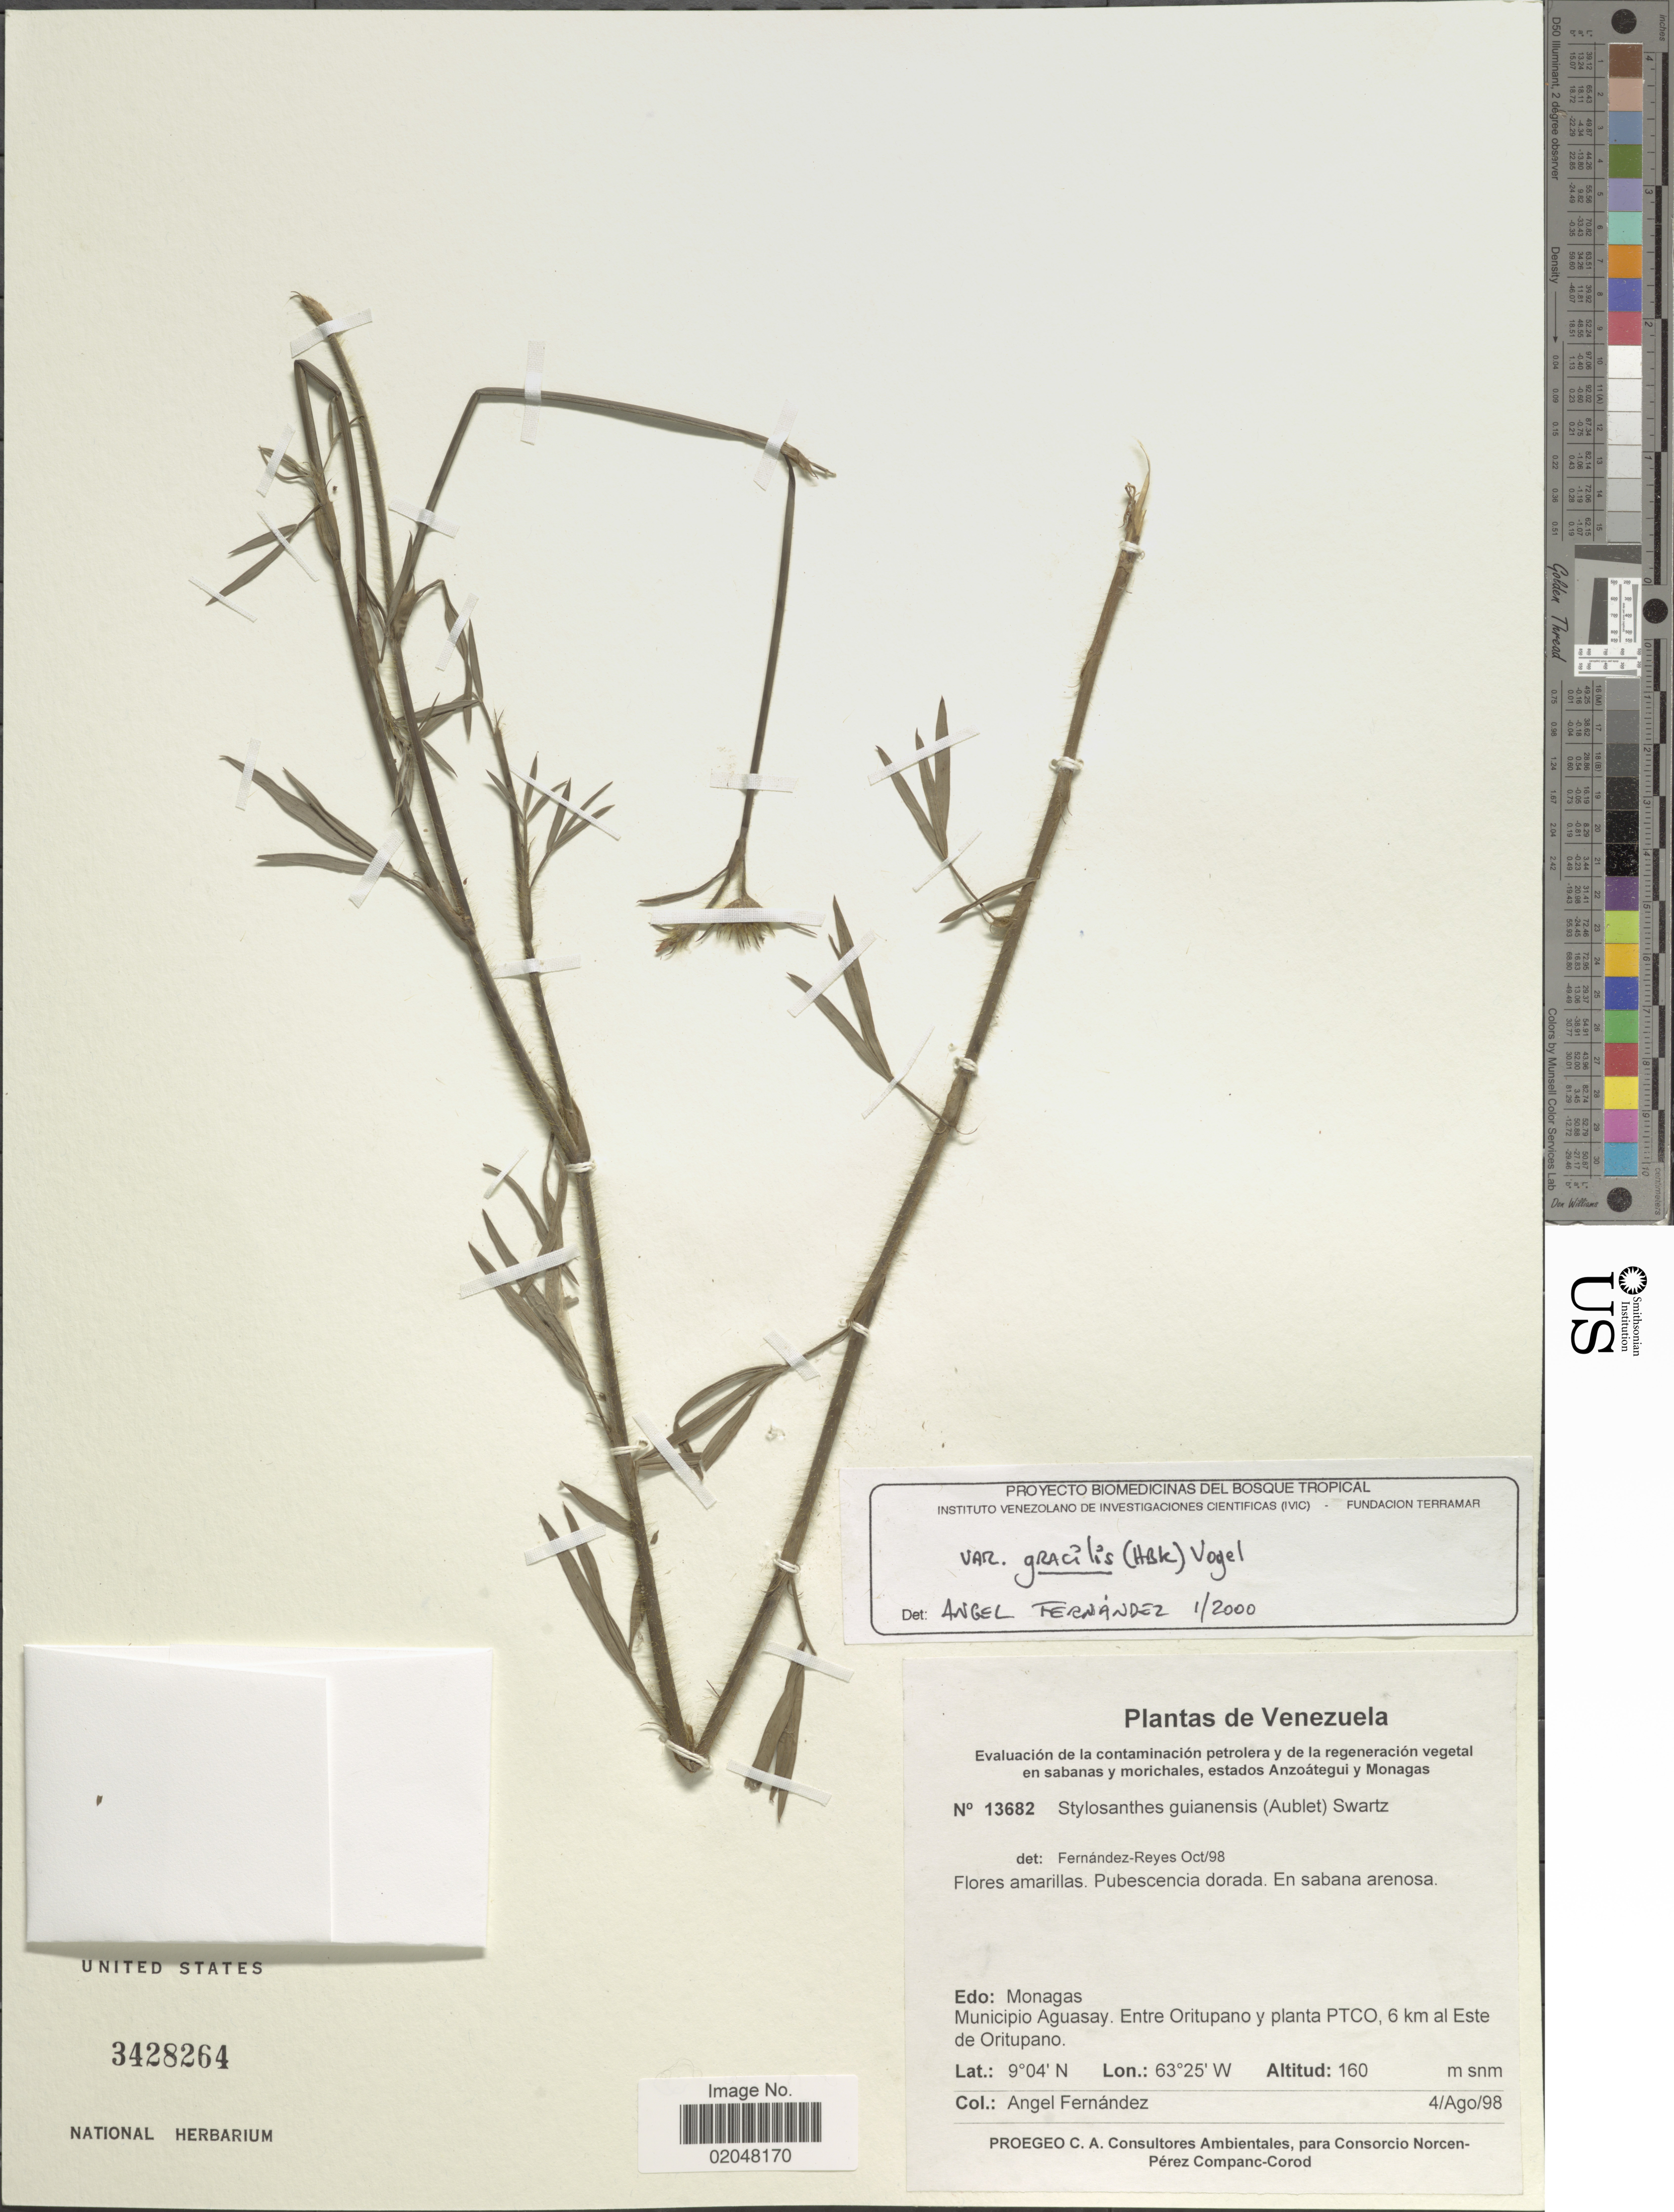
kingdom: Plantae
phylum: Tracheophyta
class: Magnoliopsida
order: Fabales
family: Fabaceae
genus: Stylosanthes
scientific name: Stylosanthes guianensis var. gracilis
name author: (Kunth) Vogel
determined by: Fernández, Ángel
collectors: Á. Fernández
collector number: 13682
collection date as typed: Transcribed d/m/y: 4/8/98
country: Venezuela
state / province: Monagas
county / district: Aguasay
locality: Municipio Aguasay, entre Oritupano y planta PTCO, 6 km al Este de Oritupano.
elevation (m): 160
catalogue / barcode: US 3428264